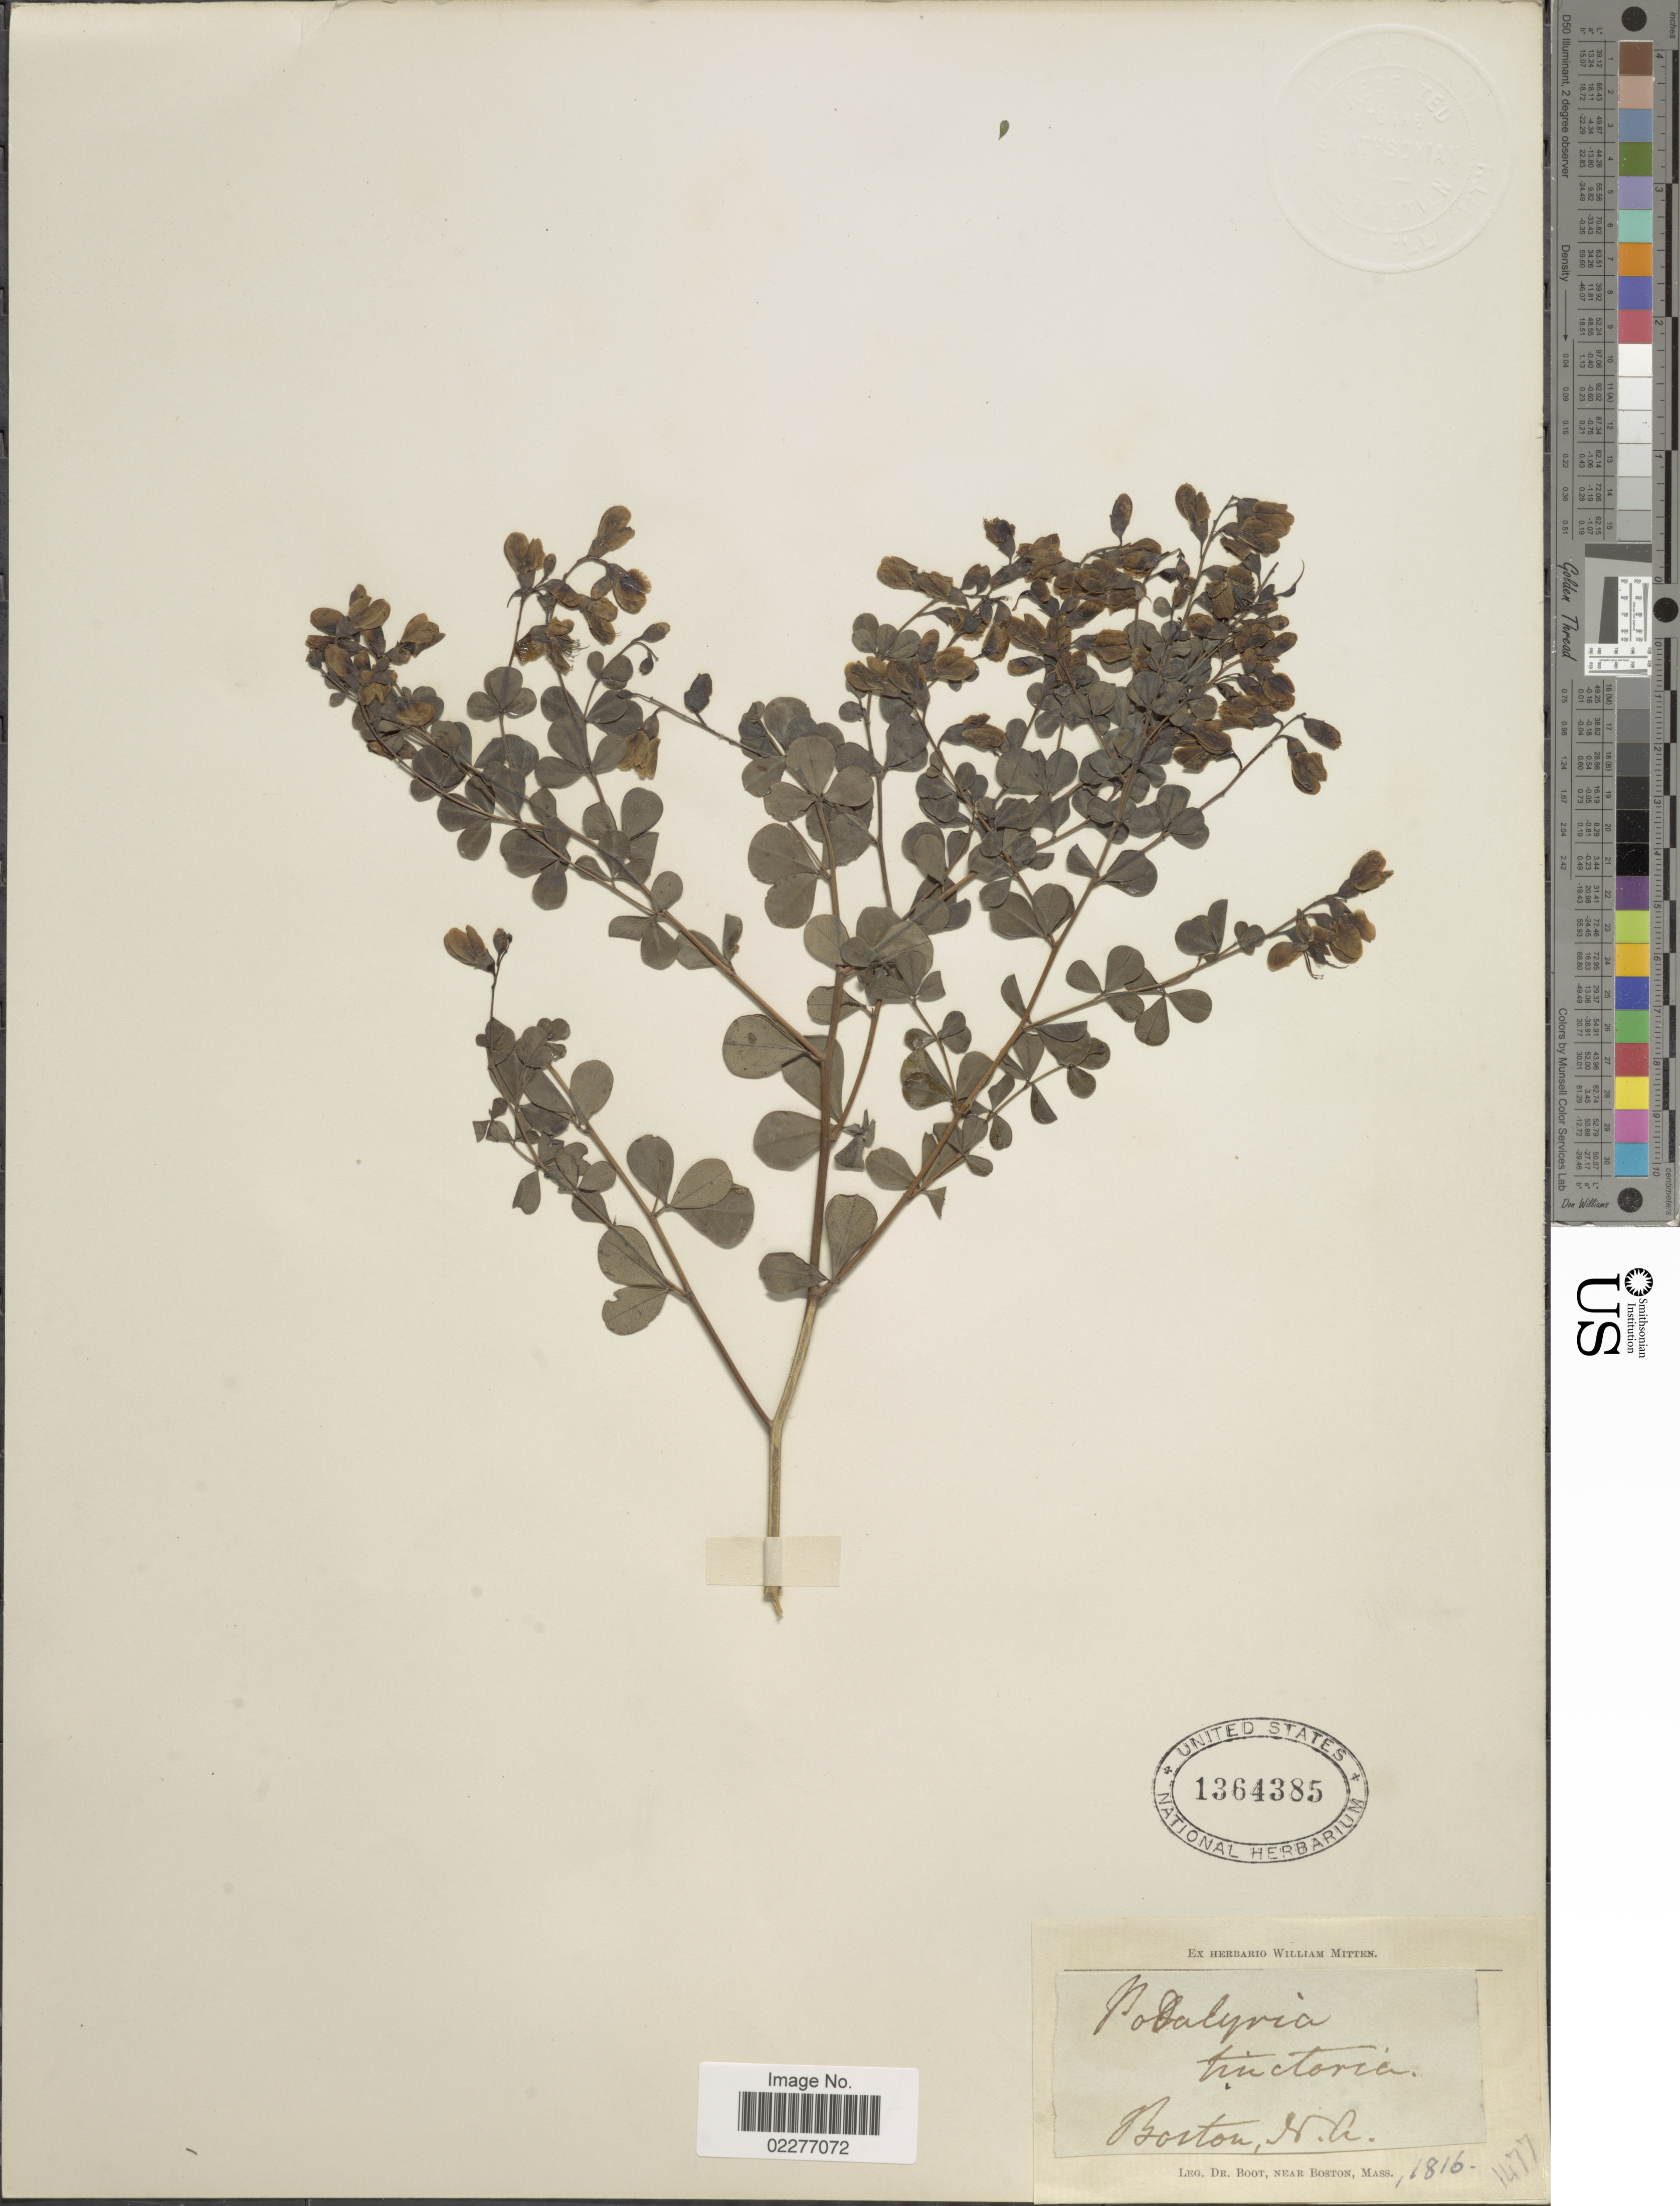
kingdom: Plantae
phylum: Tracheophyta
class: Magnoliopsida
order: Fabales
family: Fabaceae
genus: Baptisia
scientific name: Baptisia tinctoria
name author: (L.) R. Br.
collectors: -. Boot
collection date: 1816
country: United States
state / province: North Carolina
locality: Boston, Near Boston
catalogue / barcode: US 1364385